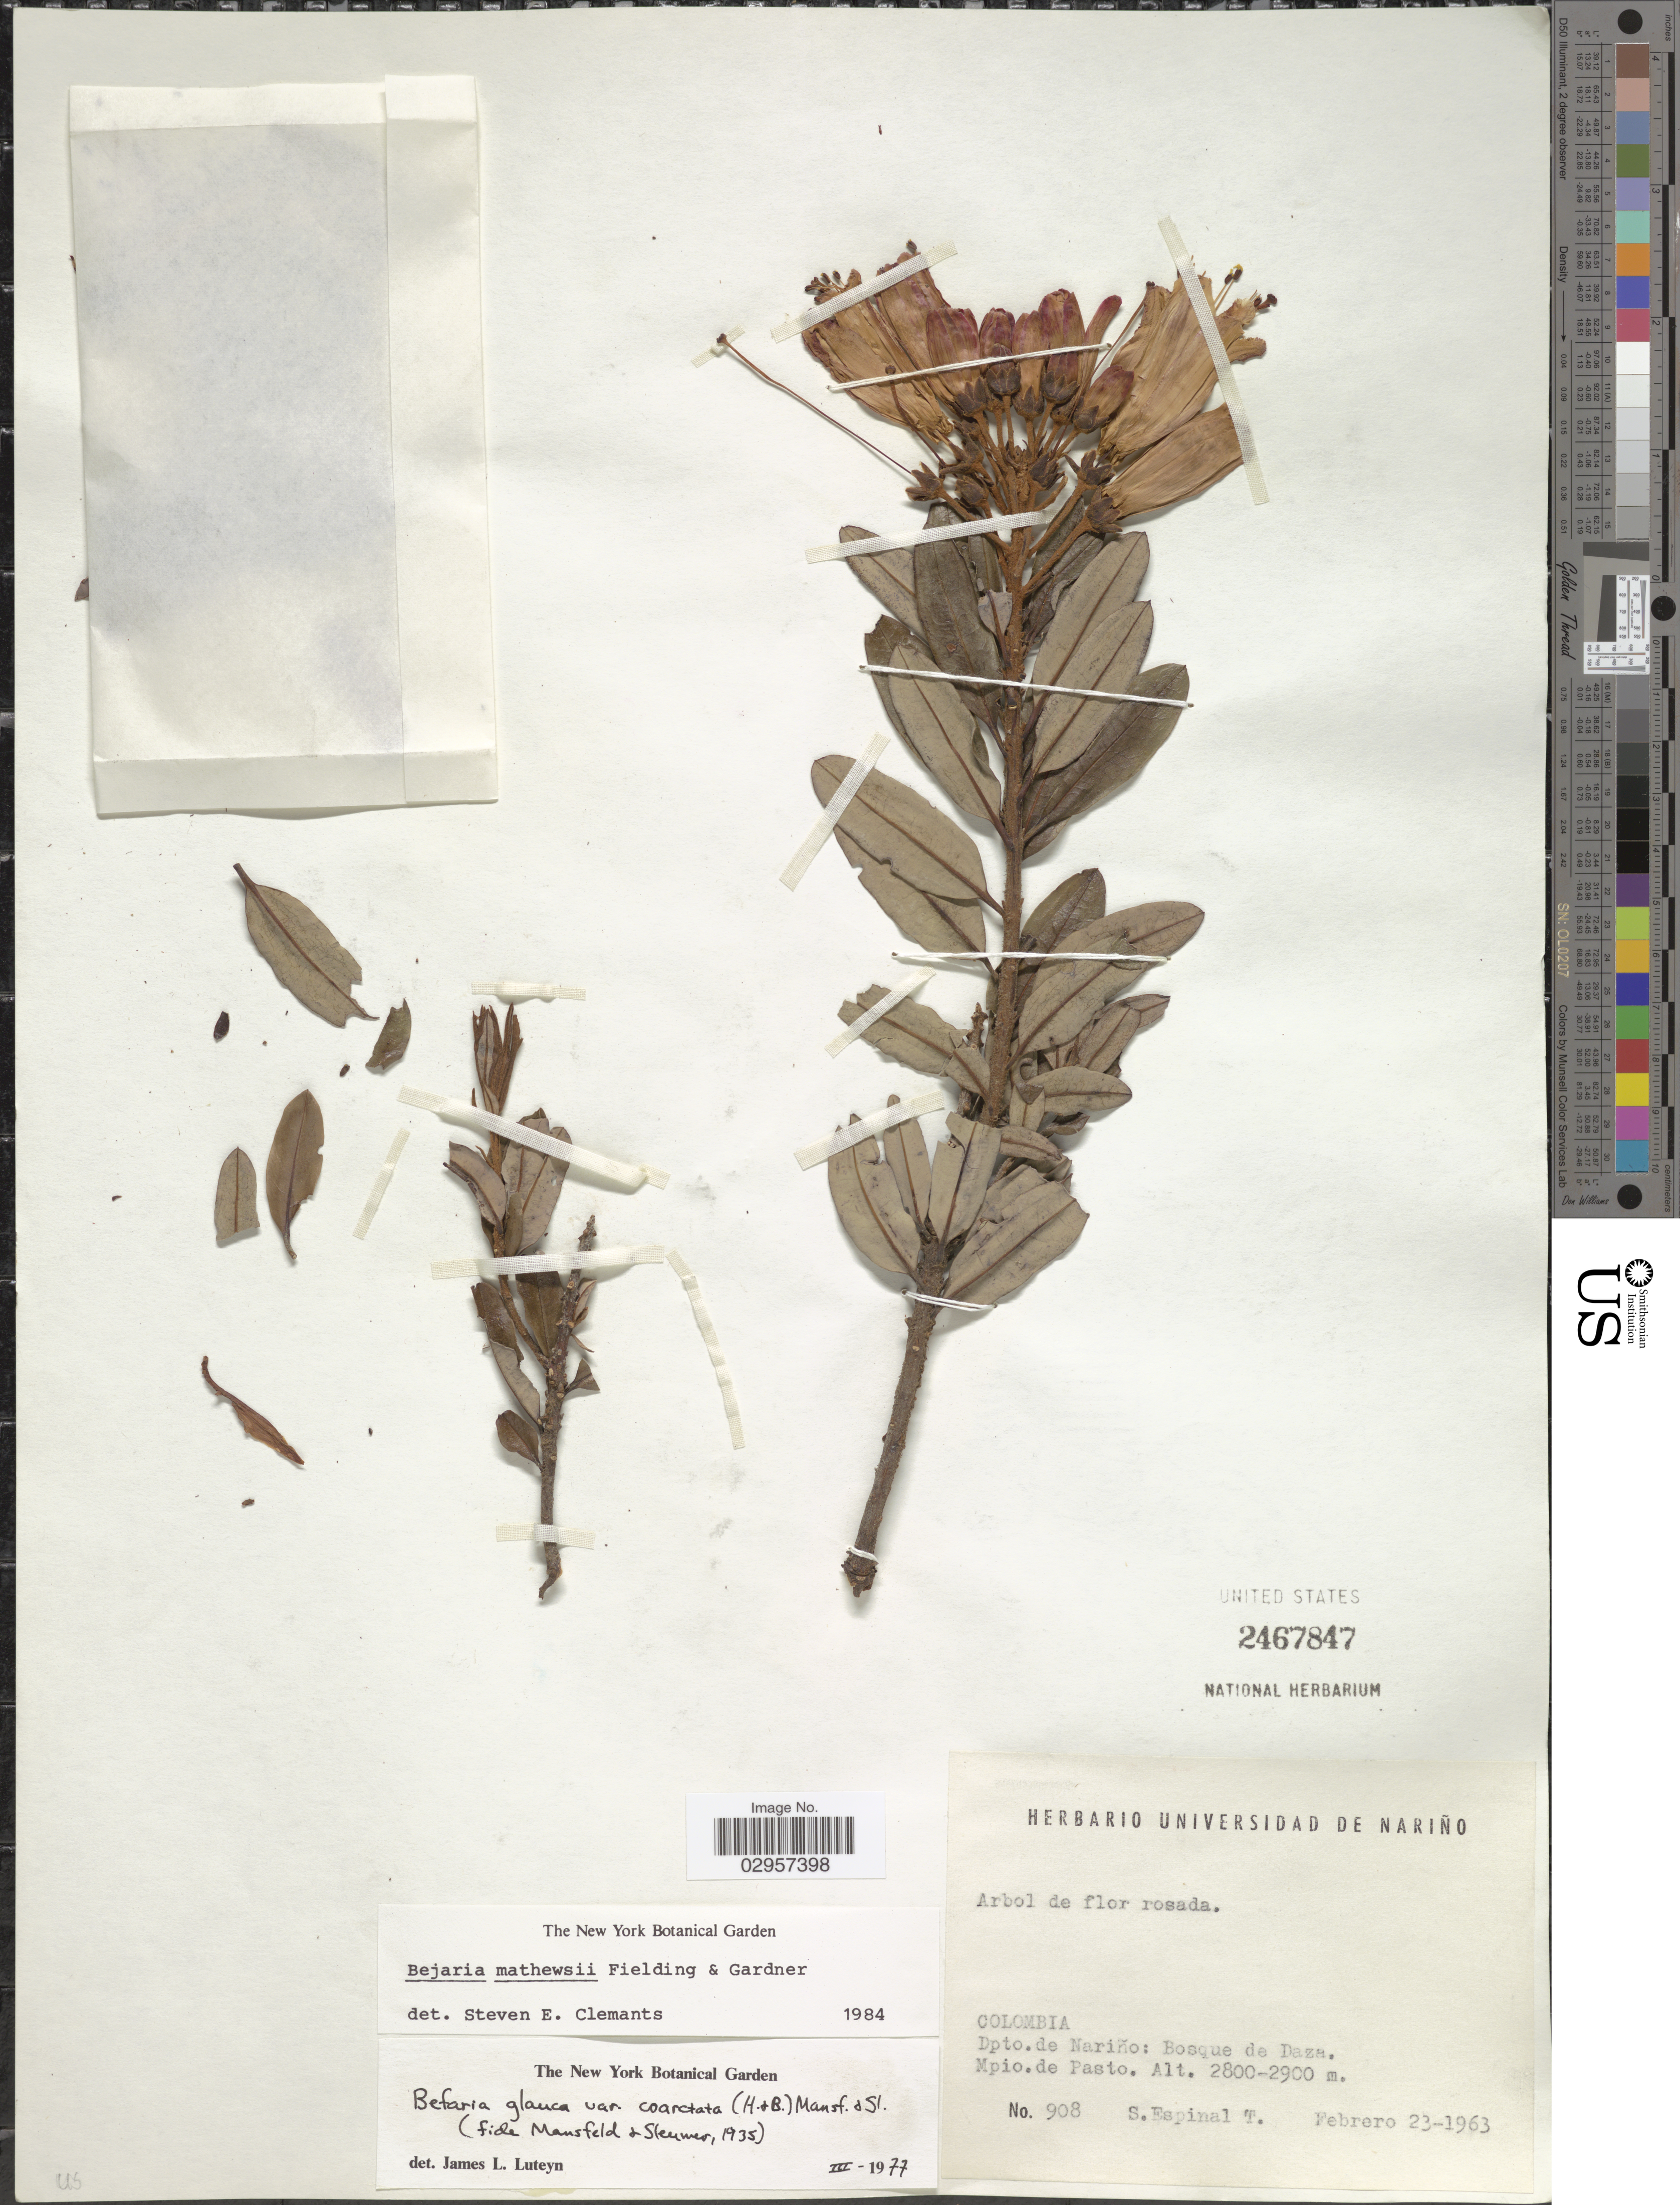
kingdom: Plantae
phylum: Tracheophyta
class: Magnoliopsida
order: Ericales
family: Ericaceae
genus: Bejaria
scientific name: Bejaria mathewsii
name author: Fielding & Gardner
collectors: S. Espinal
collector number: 908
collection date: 1963-02-23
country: Colombia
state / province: Nariño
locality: Dpto. de Nariño: Bosque de Daza, Mpio. de Pasto.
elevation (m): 2800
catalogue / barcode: US 2467847